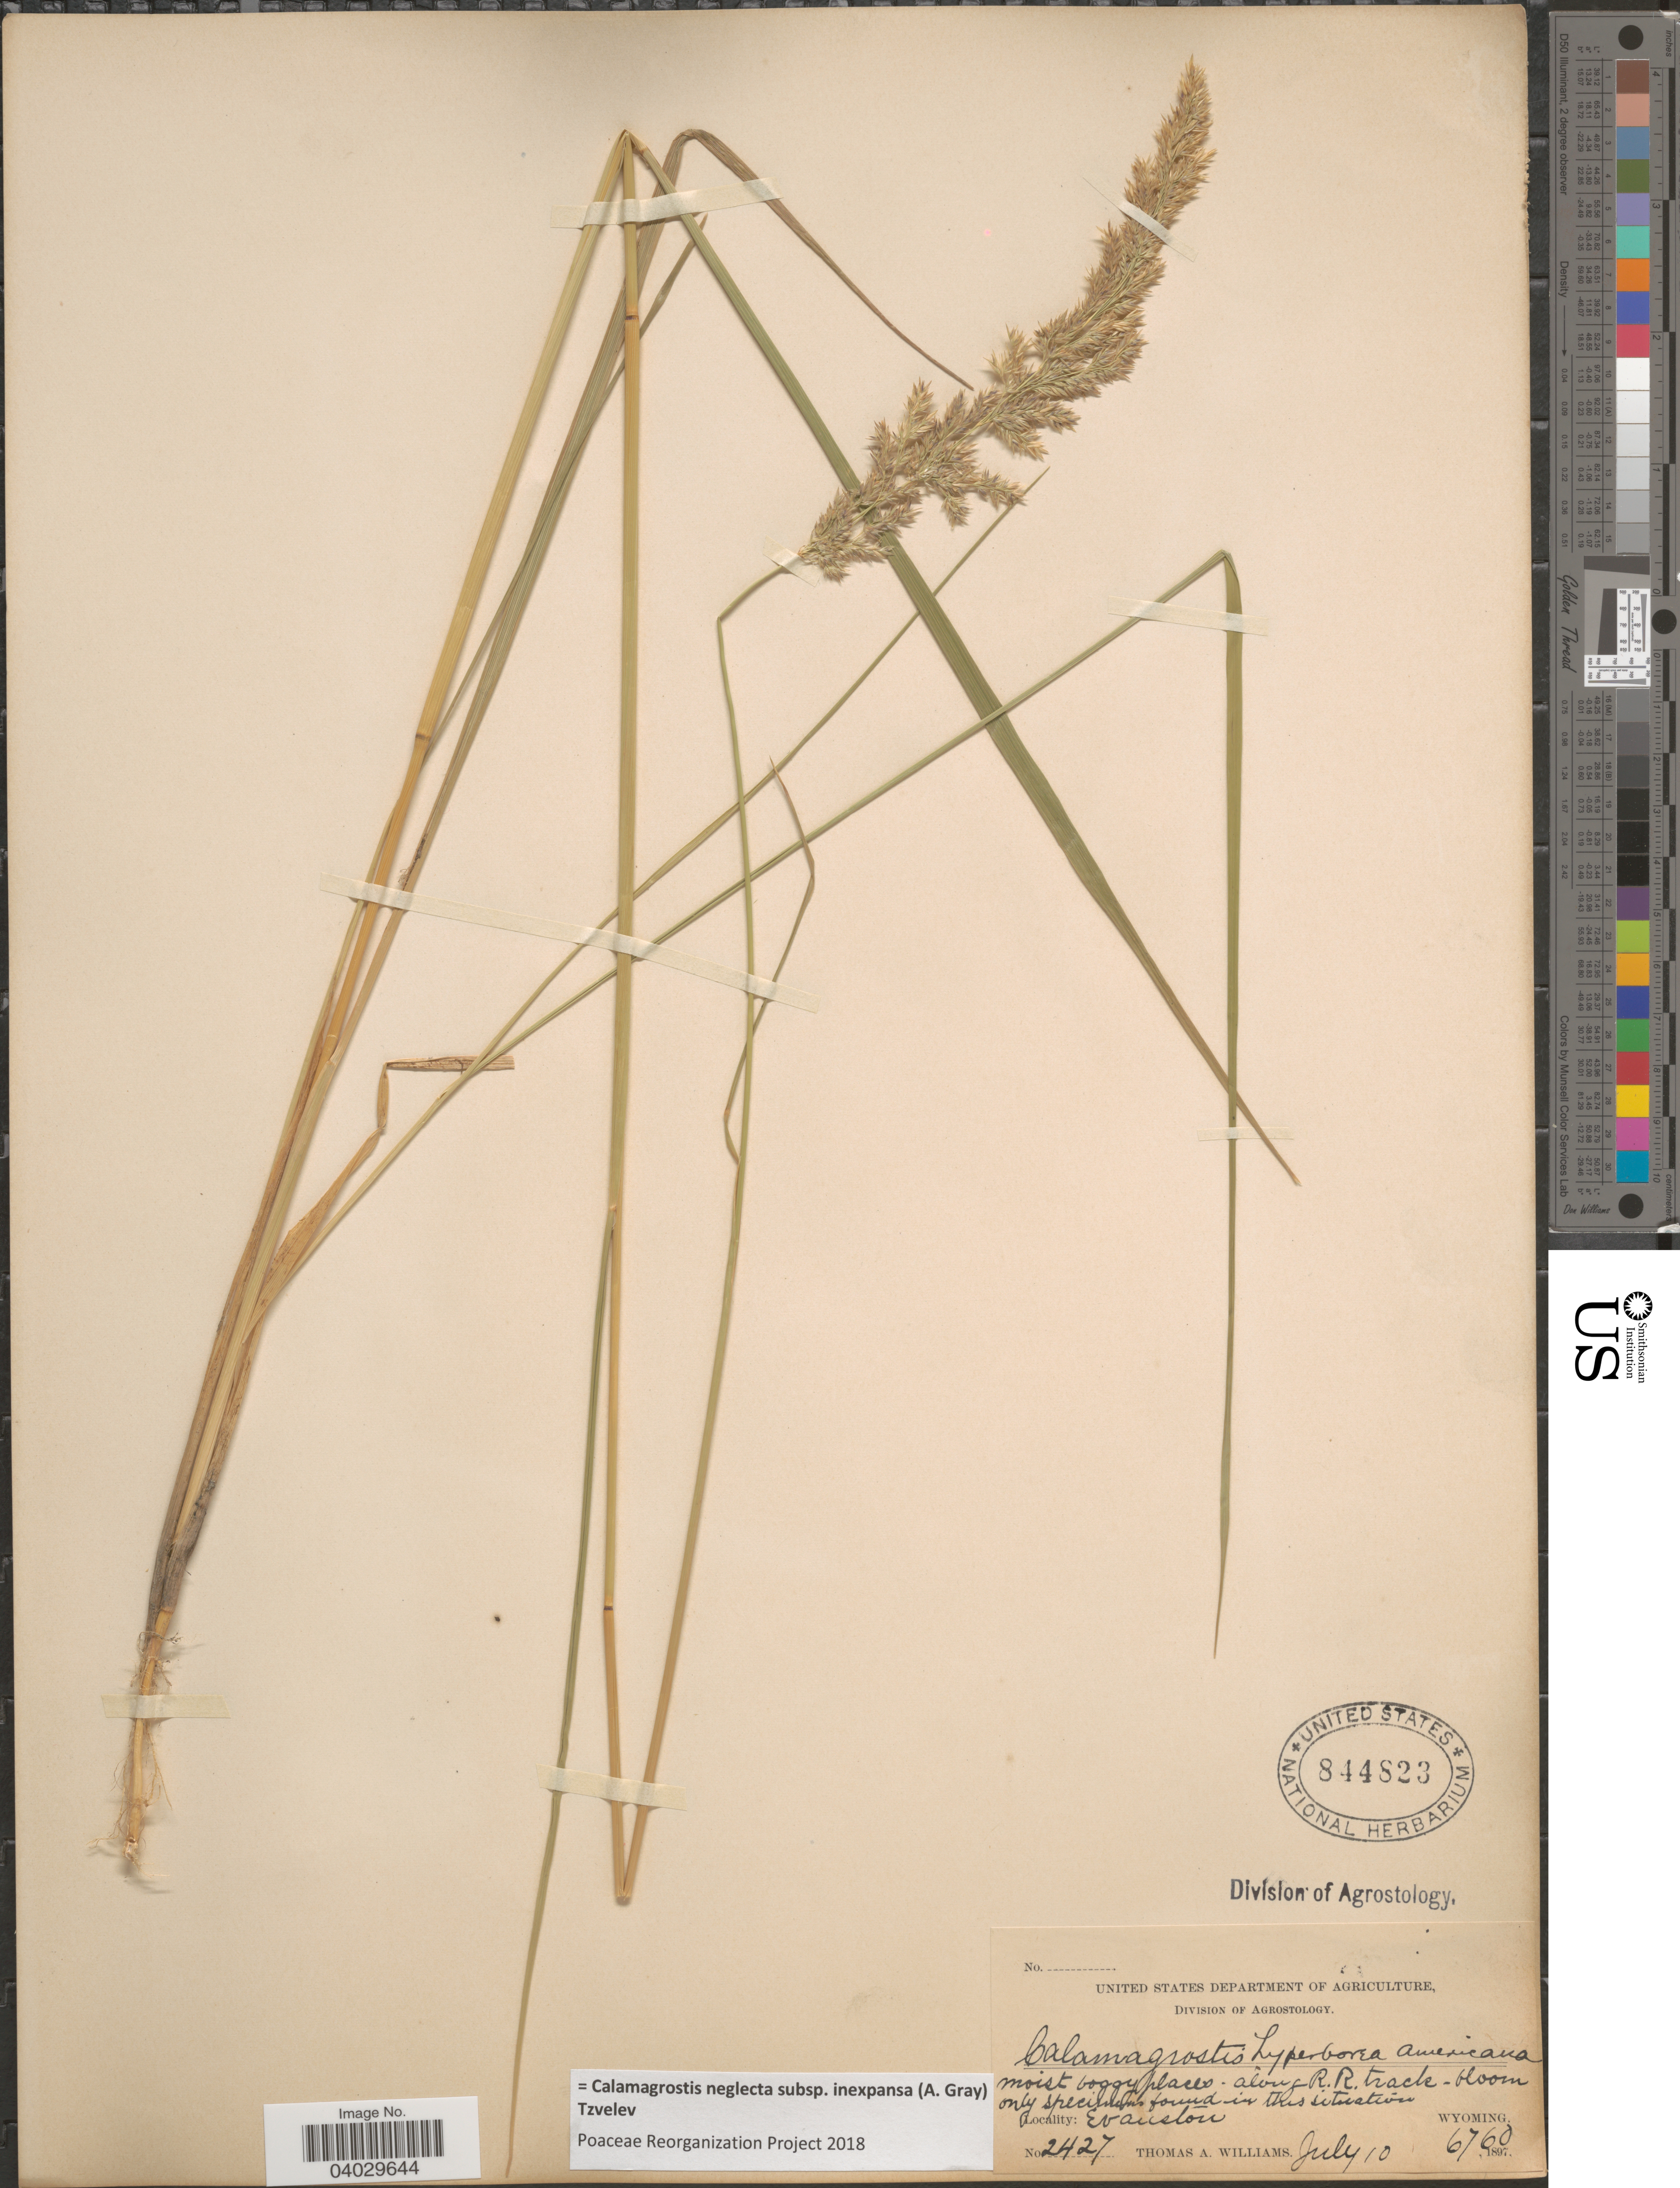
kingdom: Plantae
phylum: Tracheophyta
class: Liliopsida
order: Poales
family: Poaceae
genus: Calamagrostis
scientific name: Calamagrostis neglecta subsp. inexpansa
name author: (A. Gray) Tzvelev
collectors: T. A. Williams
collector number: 2427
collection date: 1897-07-10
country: United States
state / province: Wyoming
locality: Along R.R. track. Evanston.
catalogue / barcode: US 844823